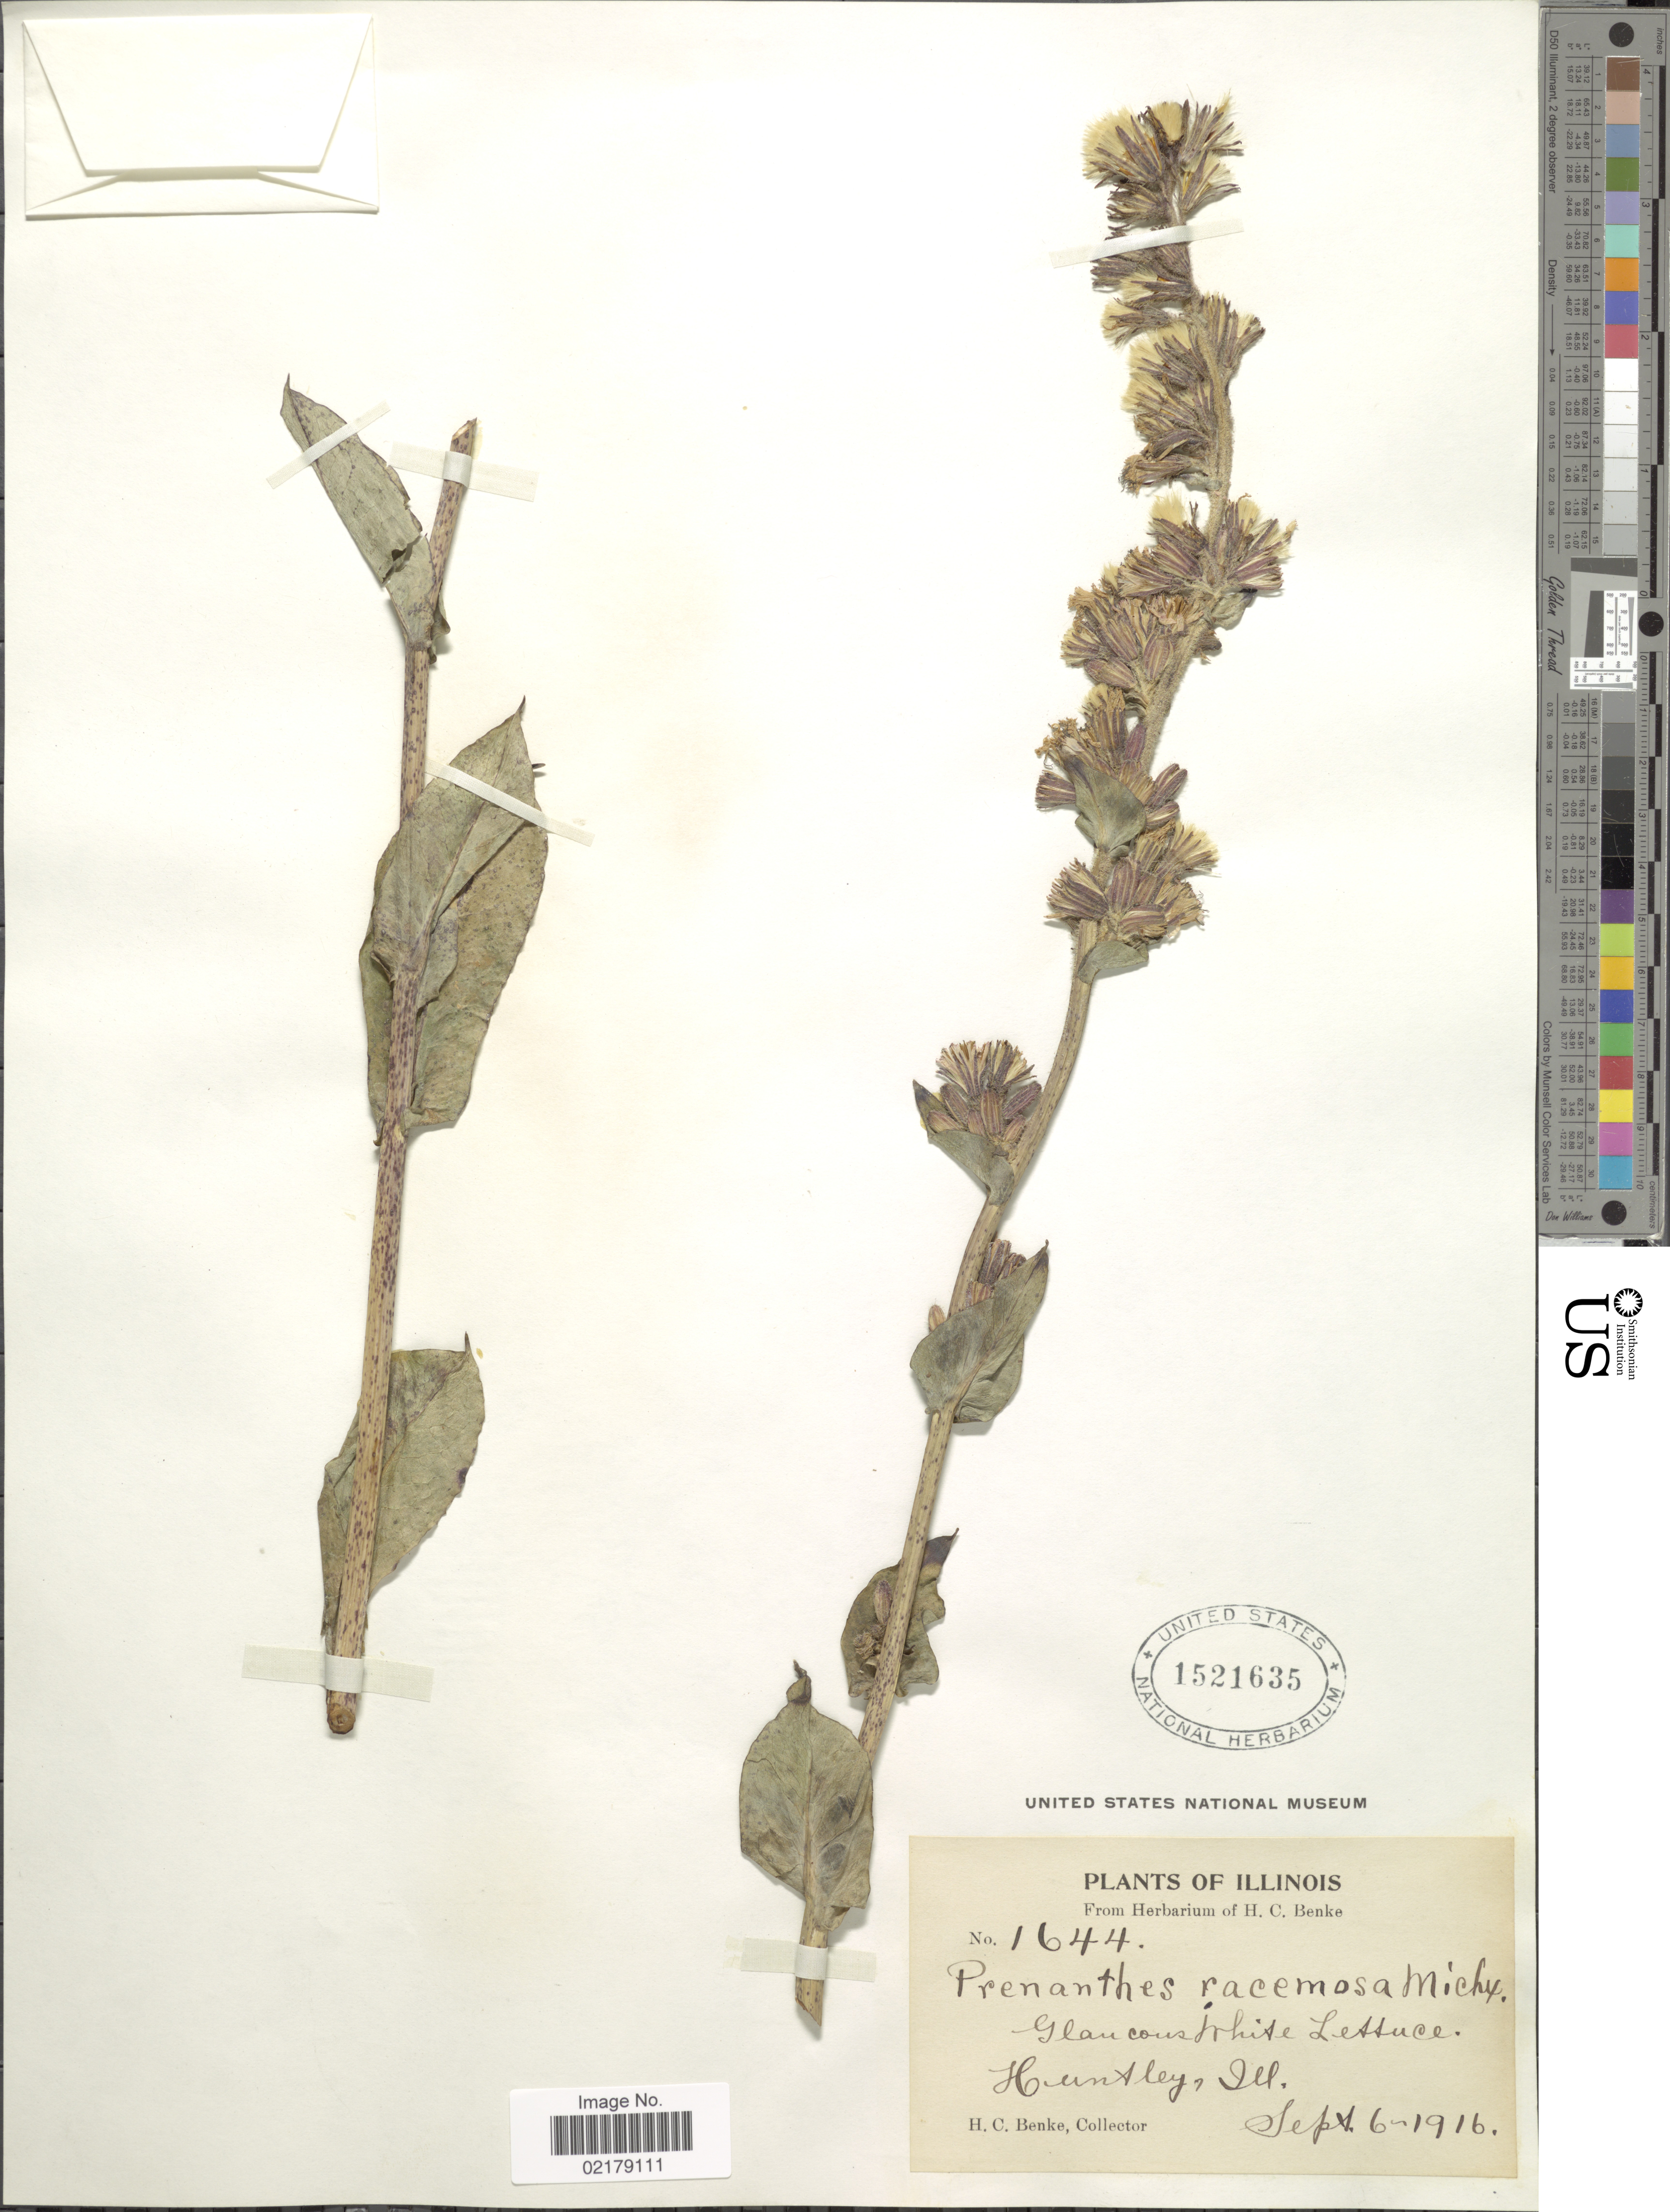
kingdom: Plantae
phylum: Tracheophyta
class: Magnoliopsida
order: Asterales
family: Asteraceae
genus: Nabalus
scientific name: Nabalus racemosus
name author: (Michx.) Hook.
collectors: H. Benke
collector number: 1644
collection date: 1916-09-06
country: United States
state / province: Illinois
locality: Huntley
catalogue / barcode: US 1521635